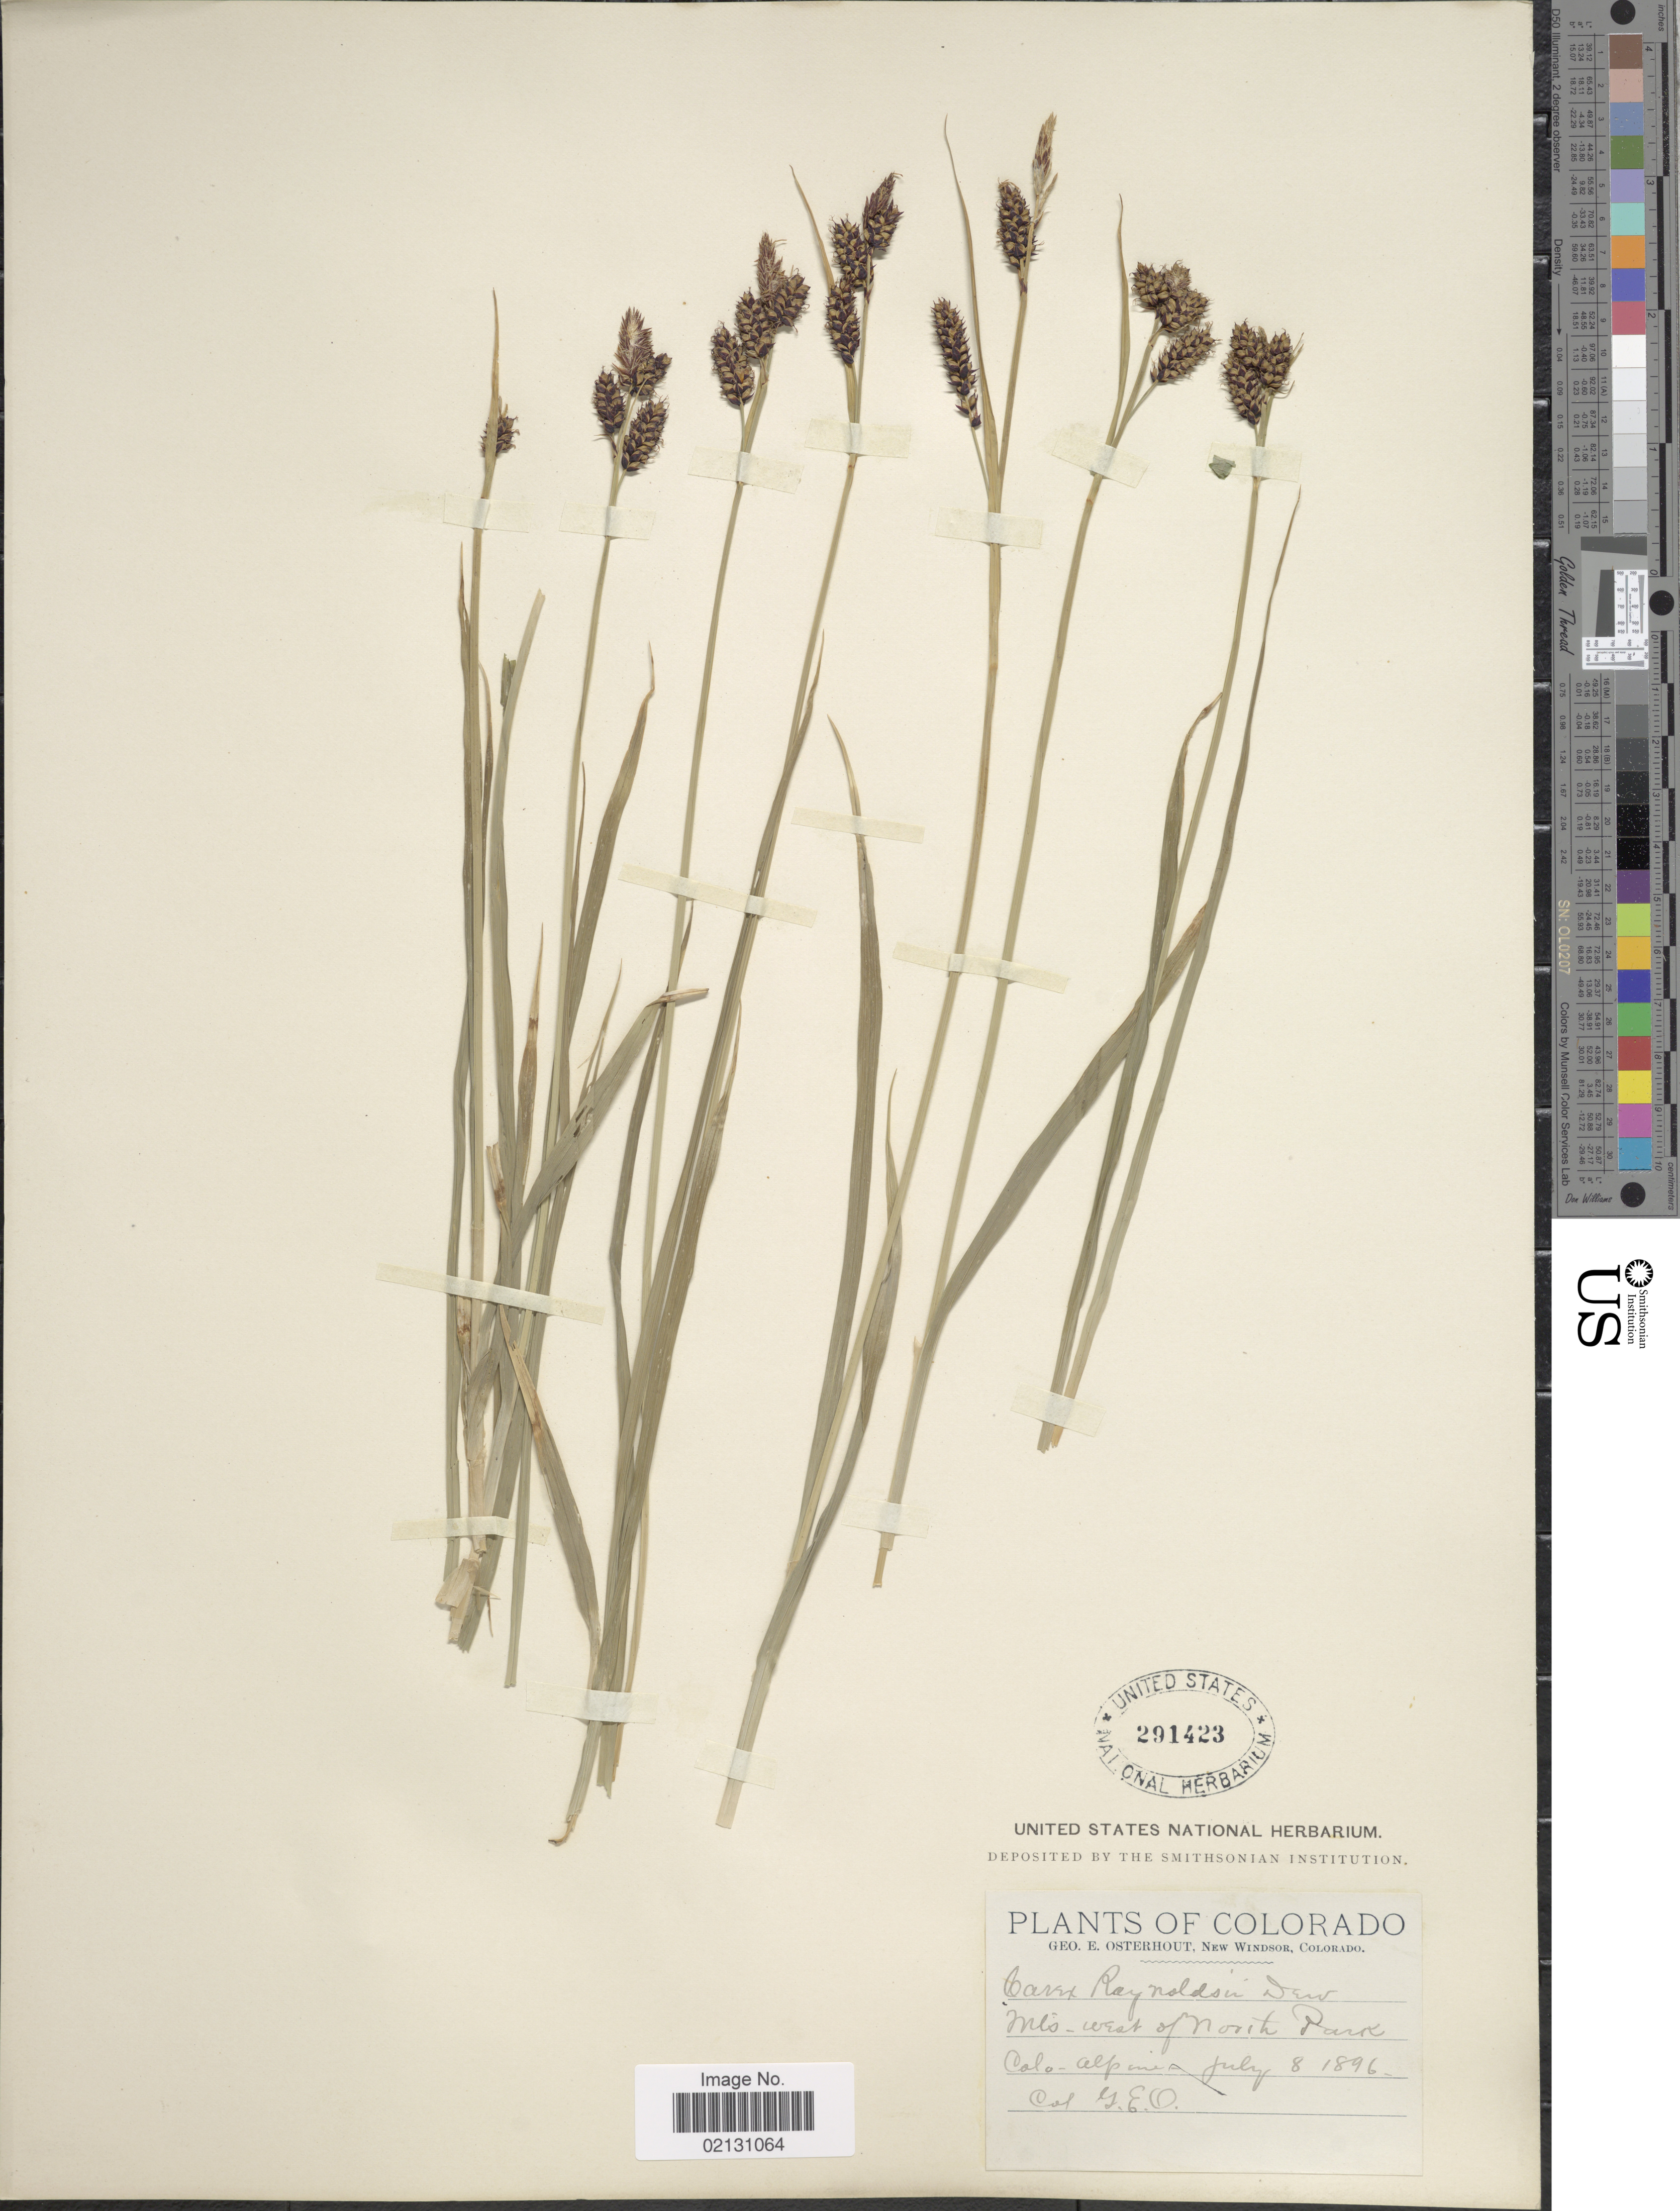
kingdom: Plantae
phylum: Tracheophyta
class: Liliopsida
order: Poales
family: Cyperaceae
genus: Carex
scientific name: Carex raynoldsii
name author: Dewey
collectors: G. Osterhout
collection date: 1896-07-08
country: United States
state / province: Colorado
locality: Mts-west of North Park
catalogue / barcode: US 291423